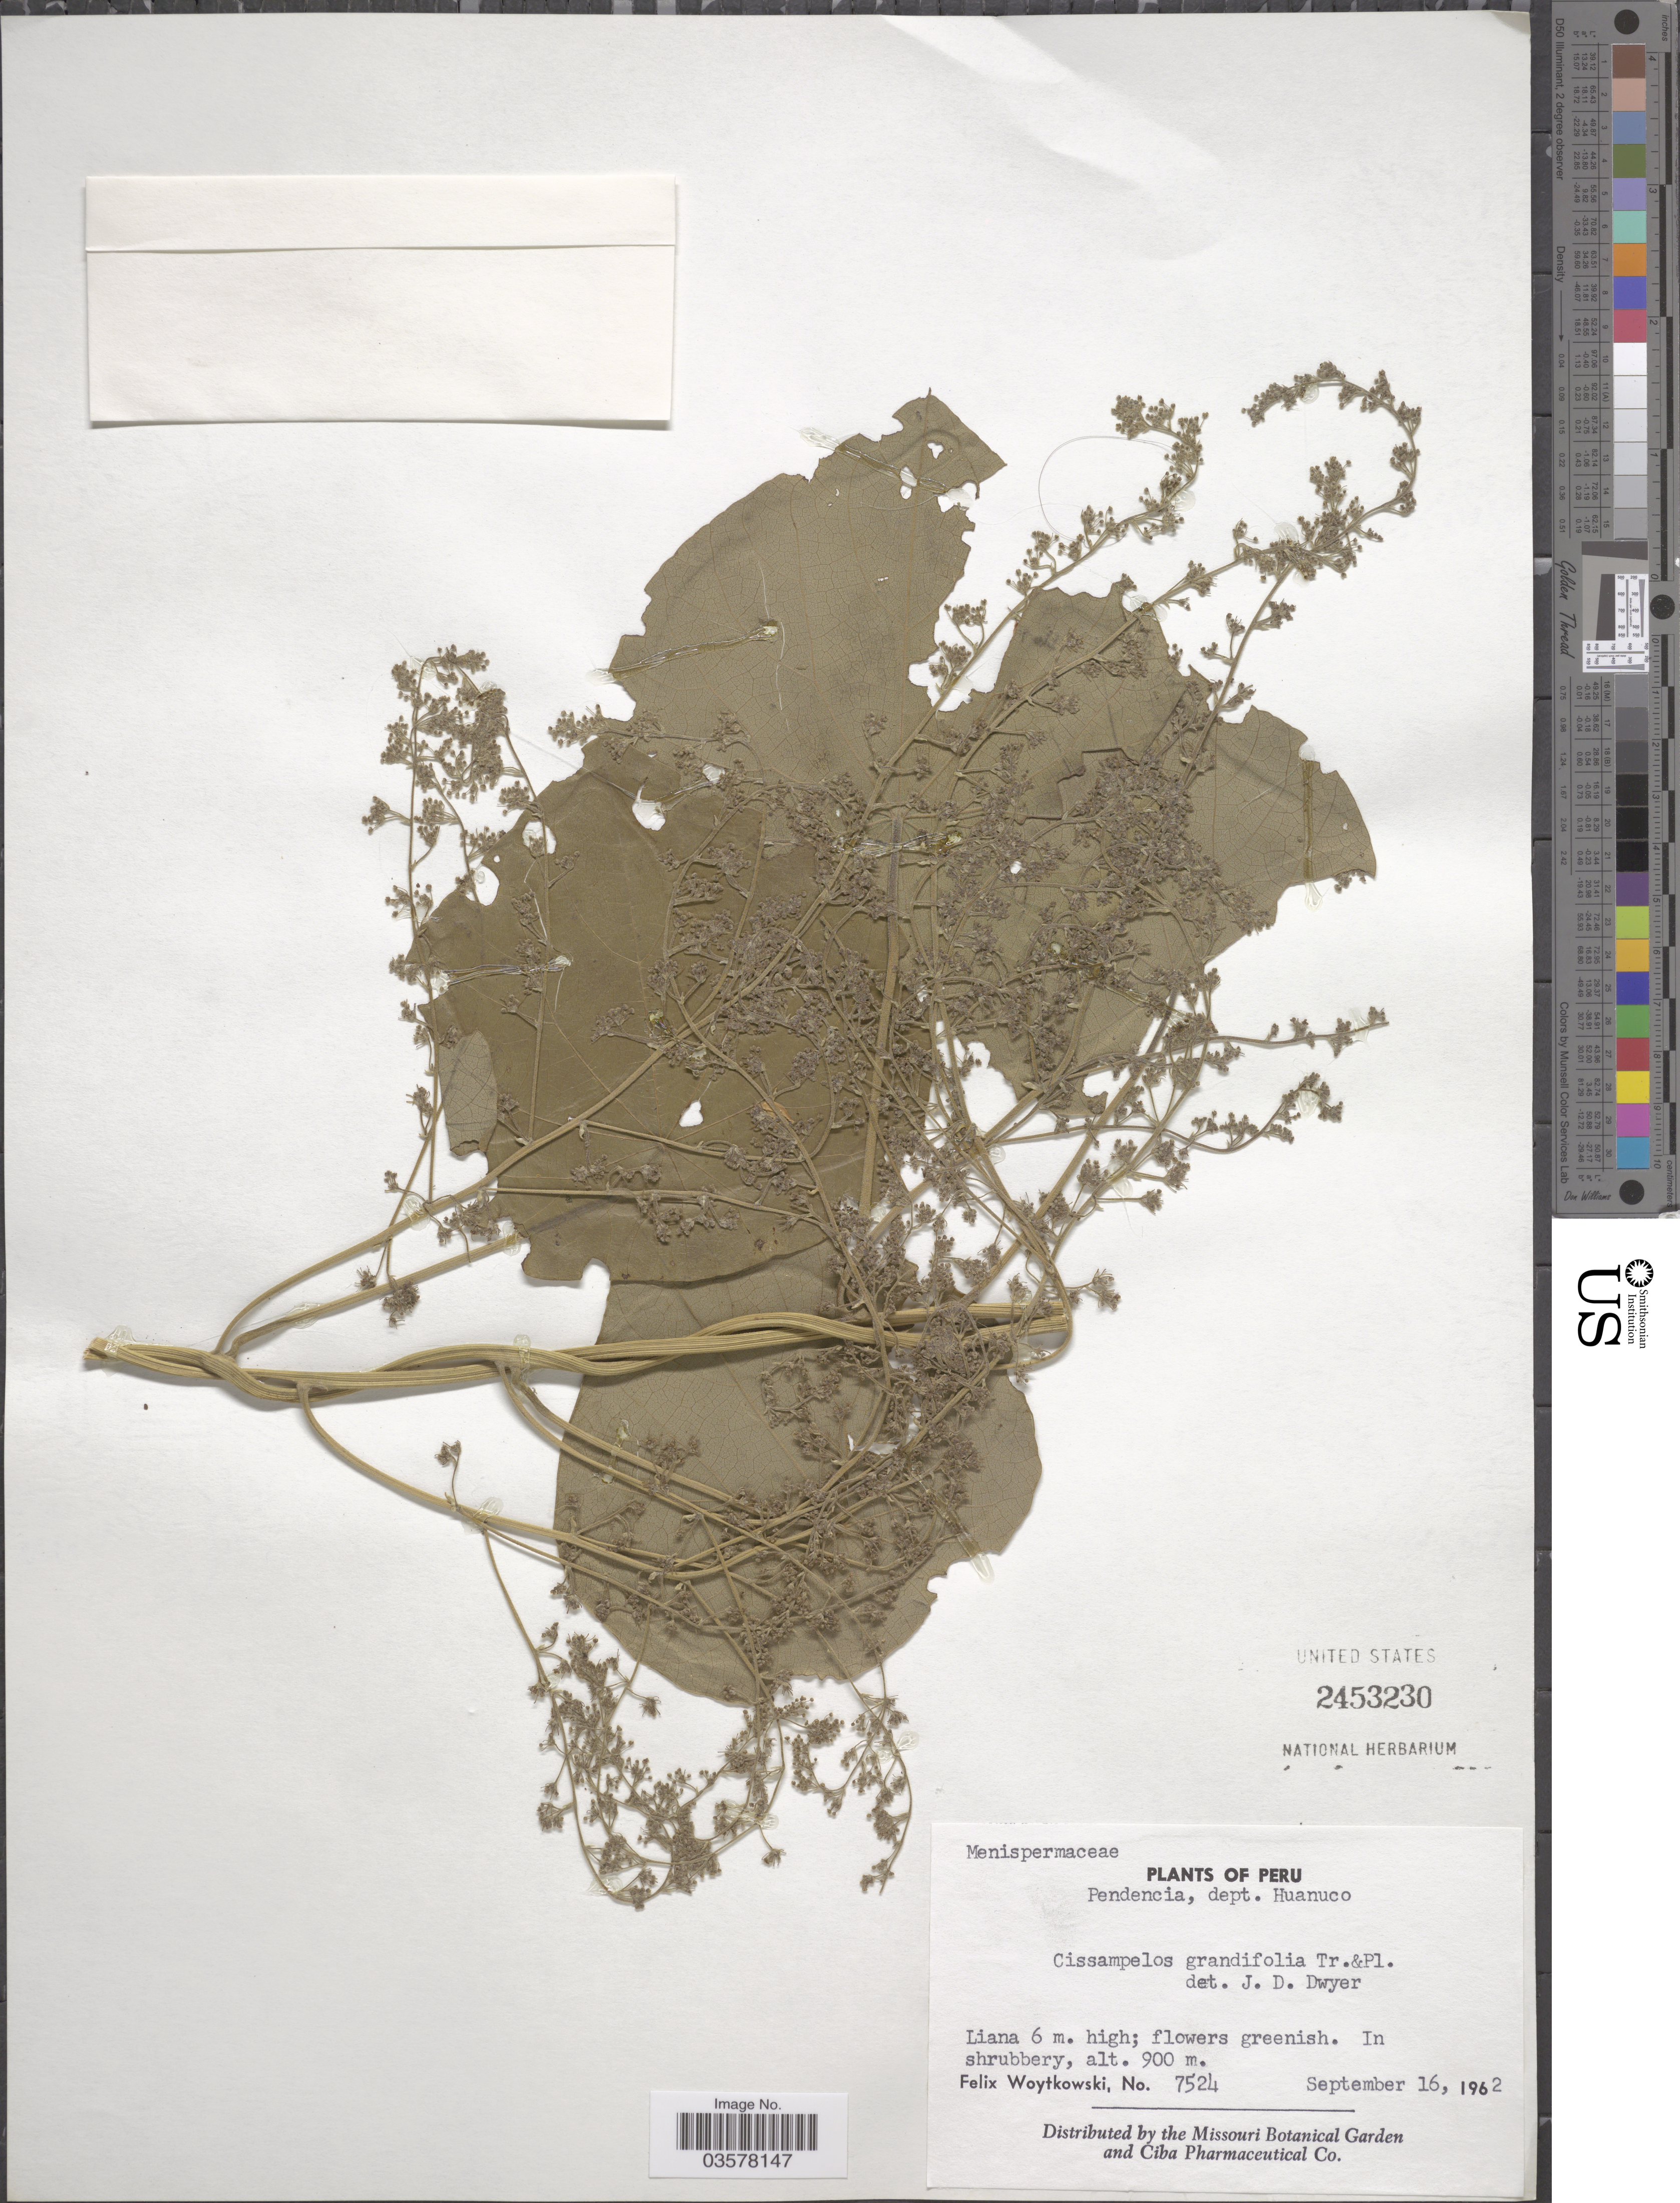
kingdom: Plantae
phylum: Tracheophyta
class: Magnoliopsida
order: Ranunculales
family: Menispermaceae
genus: Cissampelos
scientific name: Cissampelos grandifolia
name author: Triana & Planch.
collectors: F. Woytkowski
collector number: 7524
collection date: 1962-09-16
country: Peru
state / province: Huánuco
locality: Pendencia, dept. Huanuco.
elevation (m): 900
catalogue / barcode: US 2453230